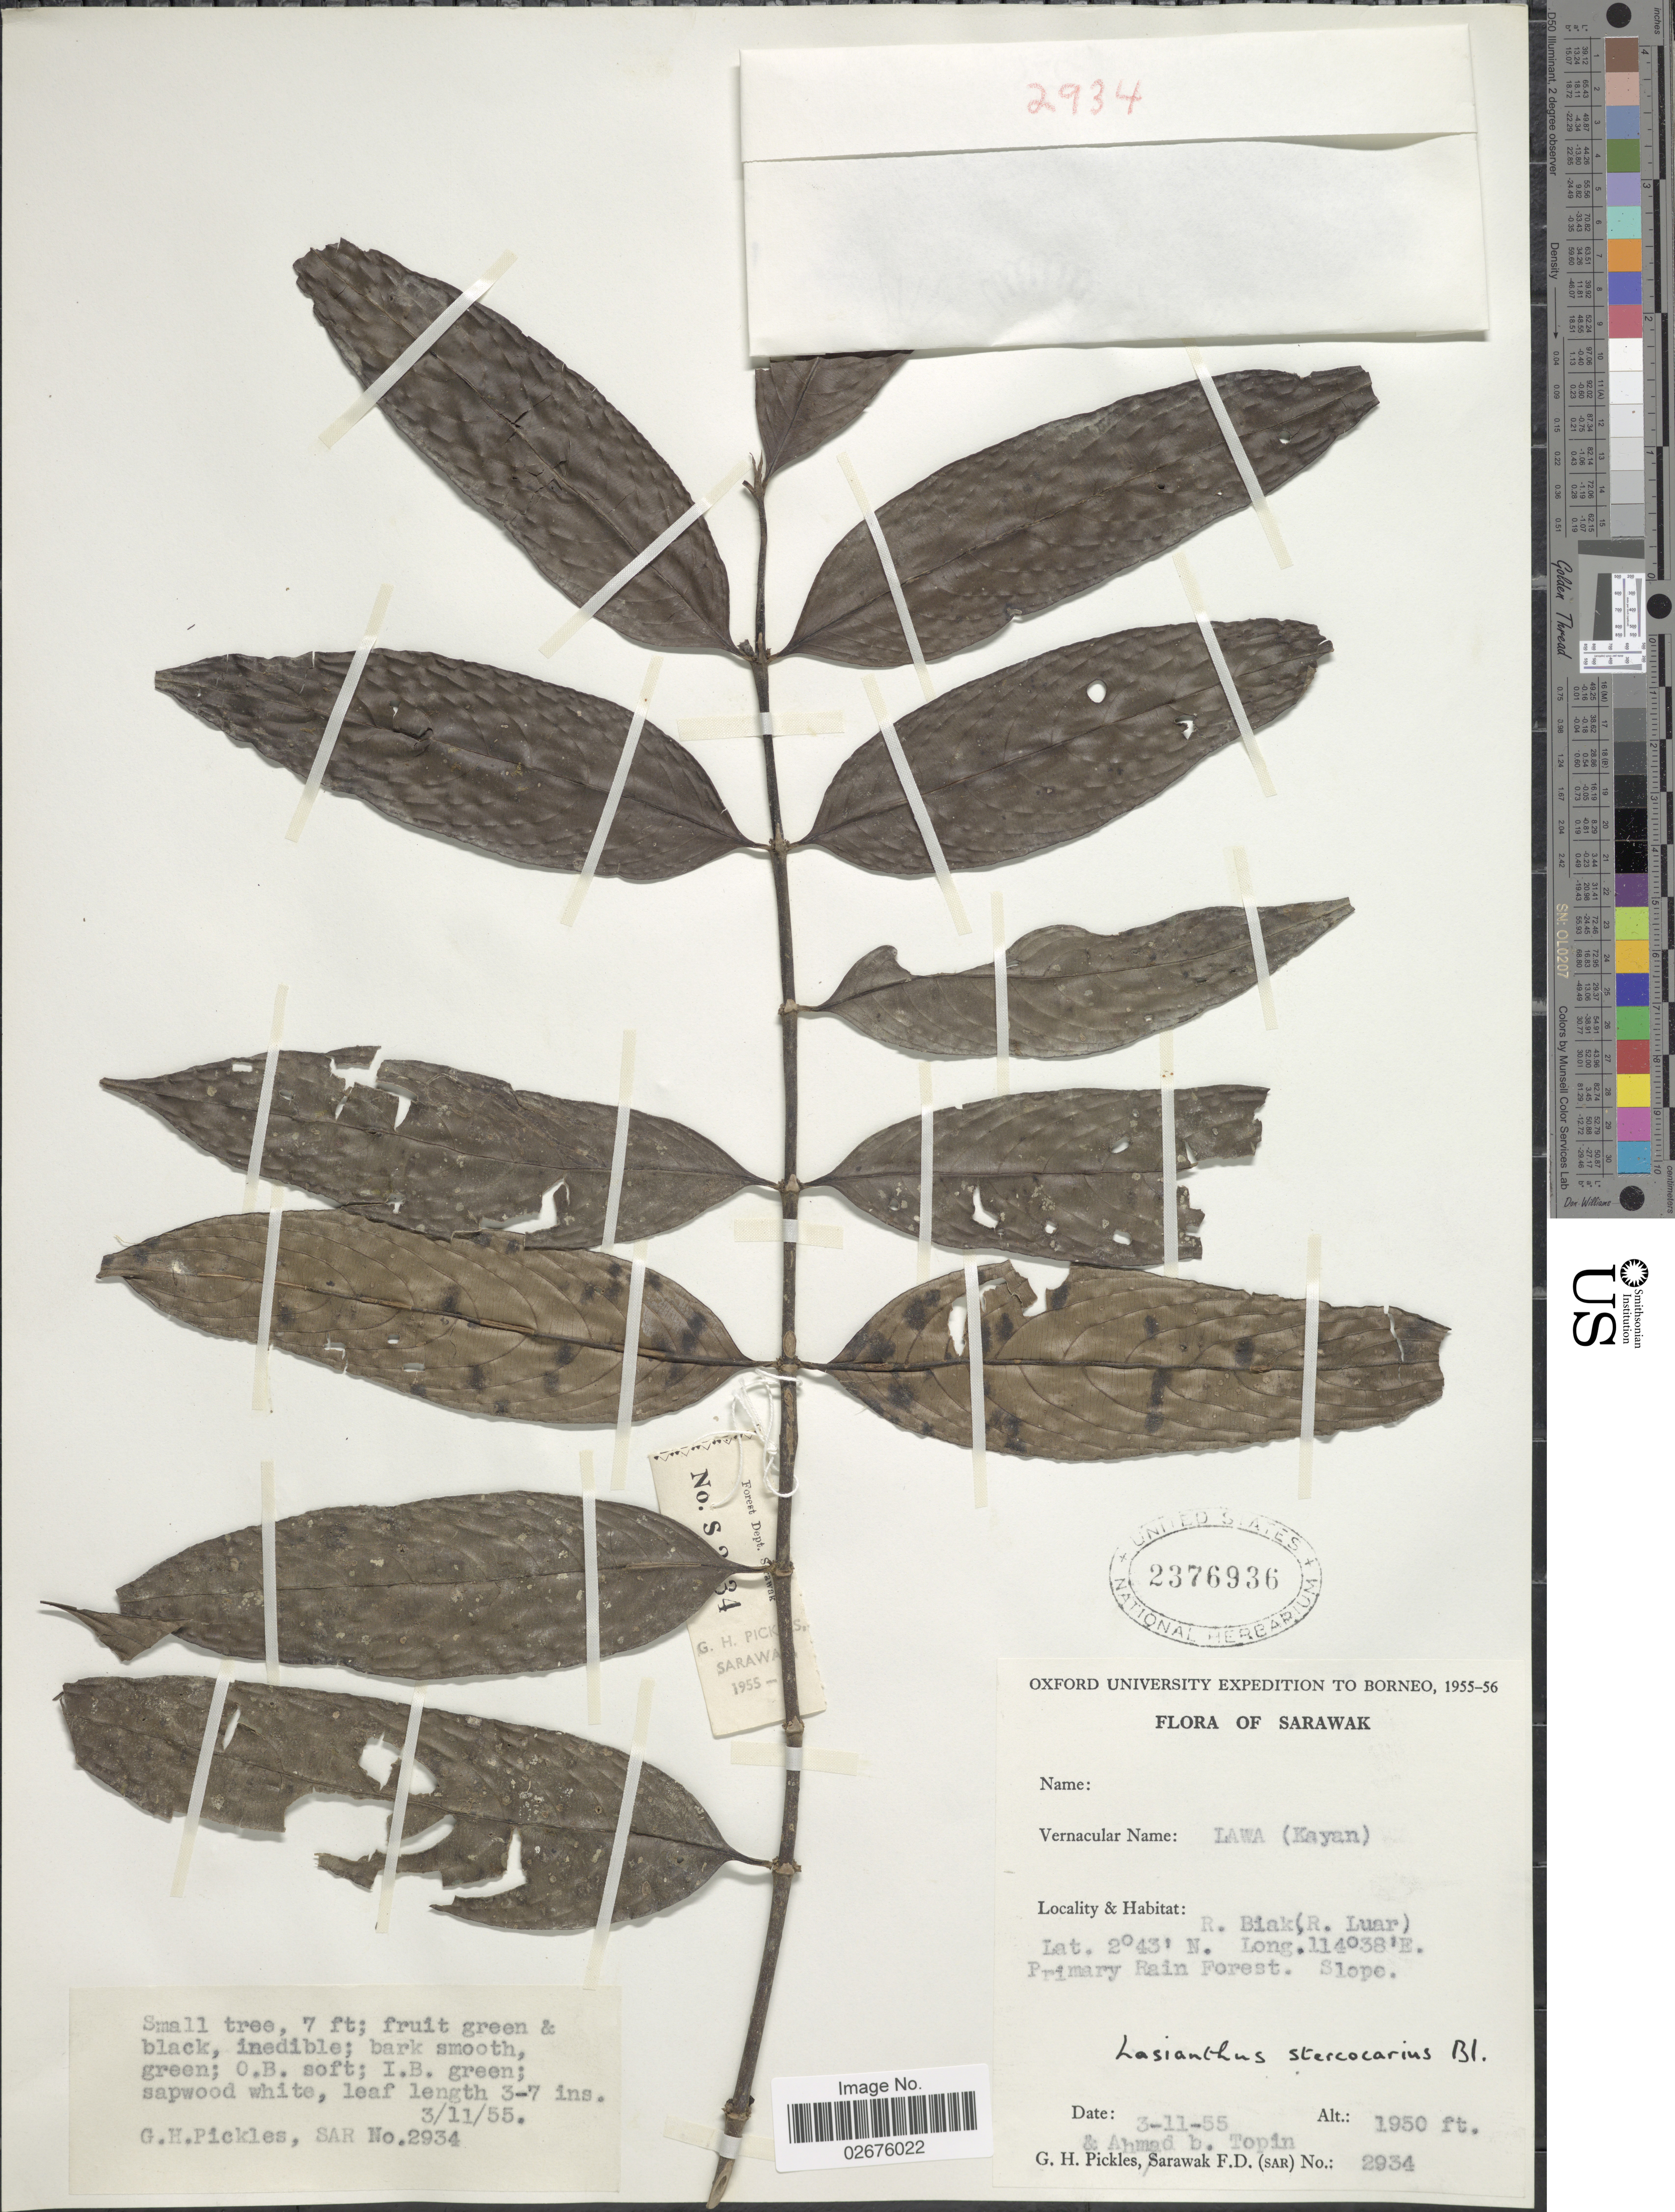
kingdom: Plantae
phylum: Tracheophyta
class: Magnoliopsida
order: Gentianales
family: Rubiaceae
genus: Lasianthus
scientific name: Lasianthus stercorarius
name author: Blume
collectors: G. Pickles & Ahmad bin Topin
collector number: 2934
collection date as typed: Transcribed d/m/y: 3/11/55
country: Malaysia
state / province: Sarawak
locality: Lawa (Kayan)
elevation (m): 594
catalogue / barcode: US 2376936